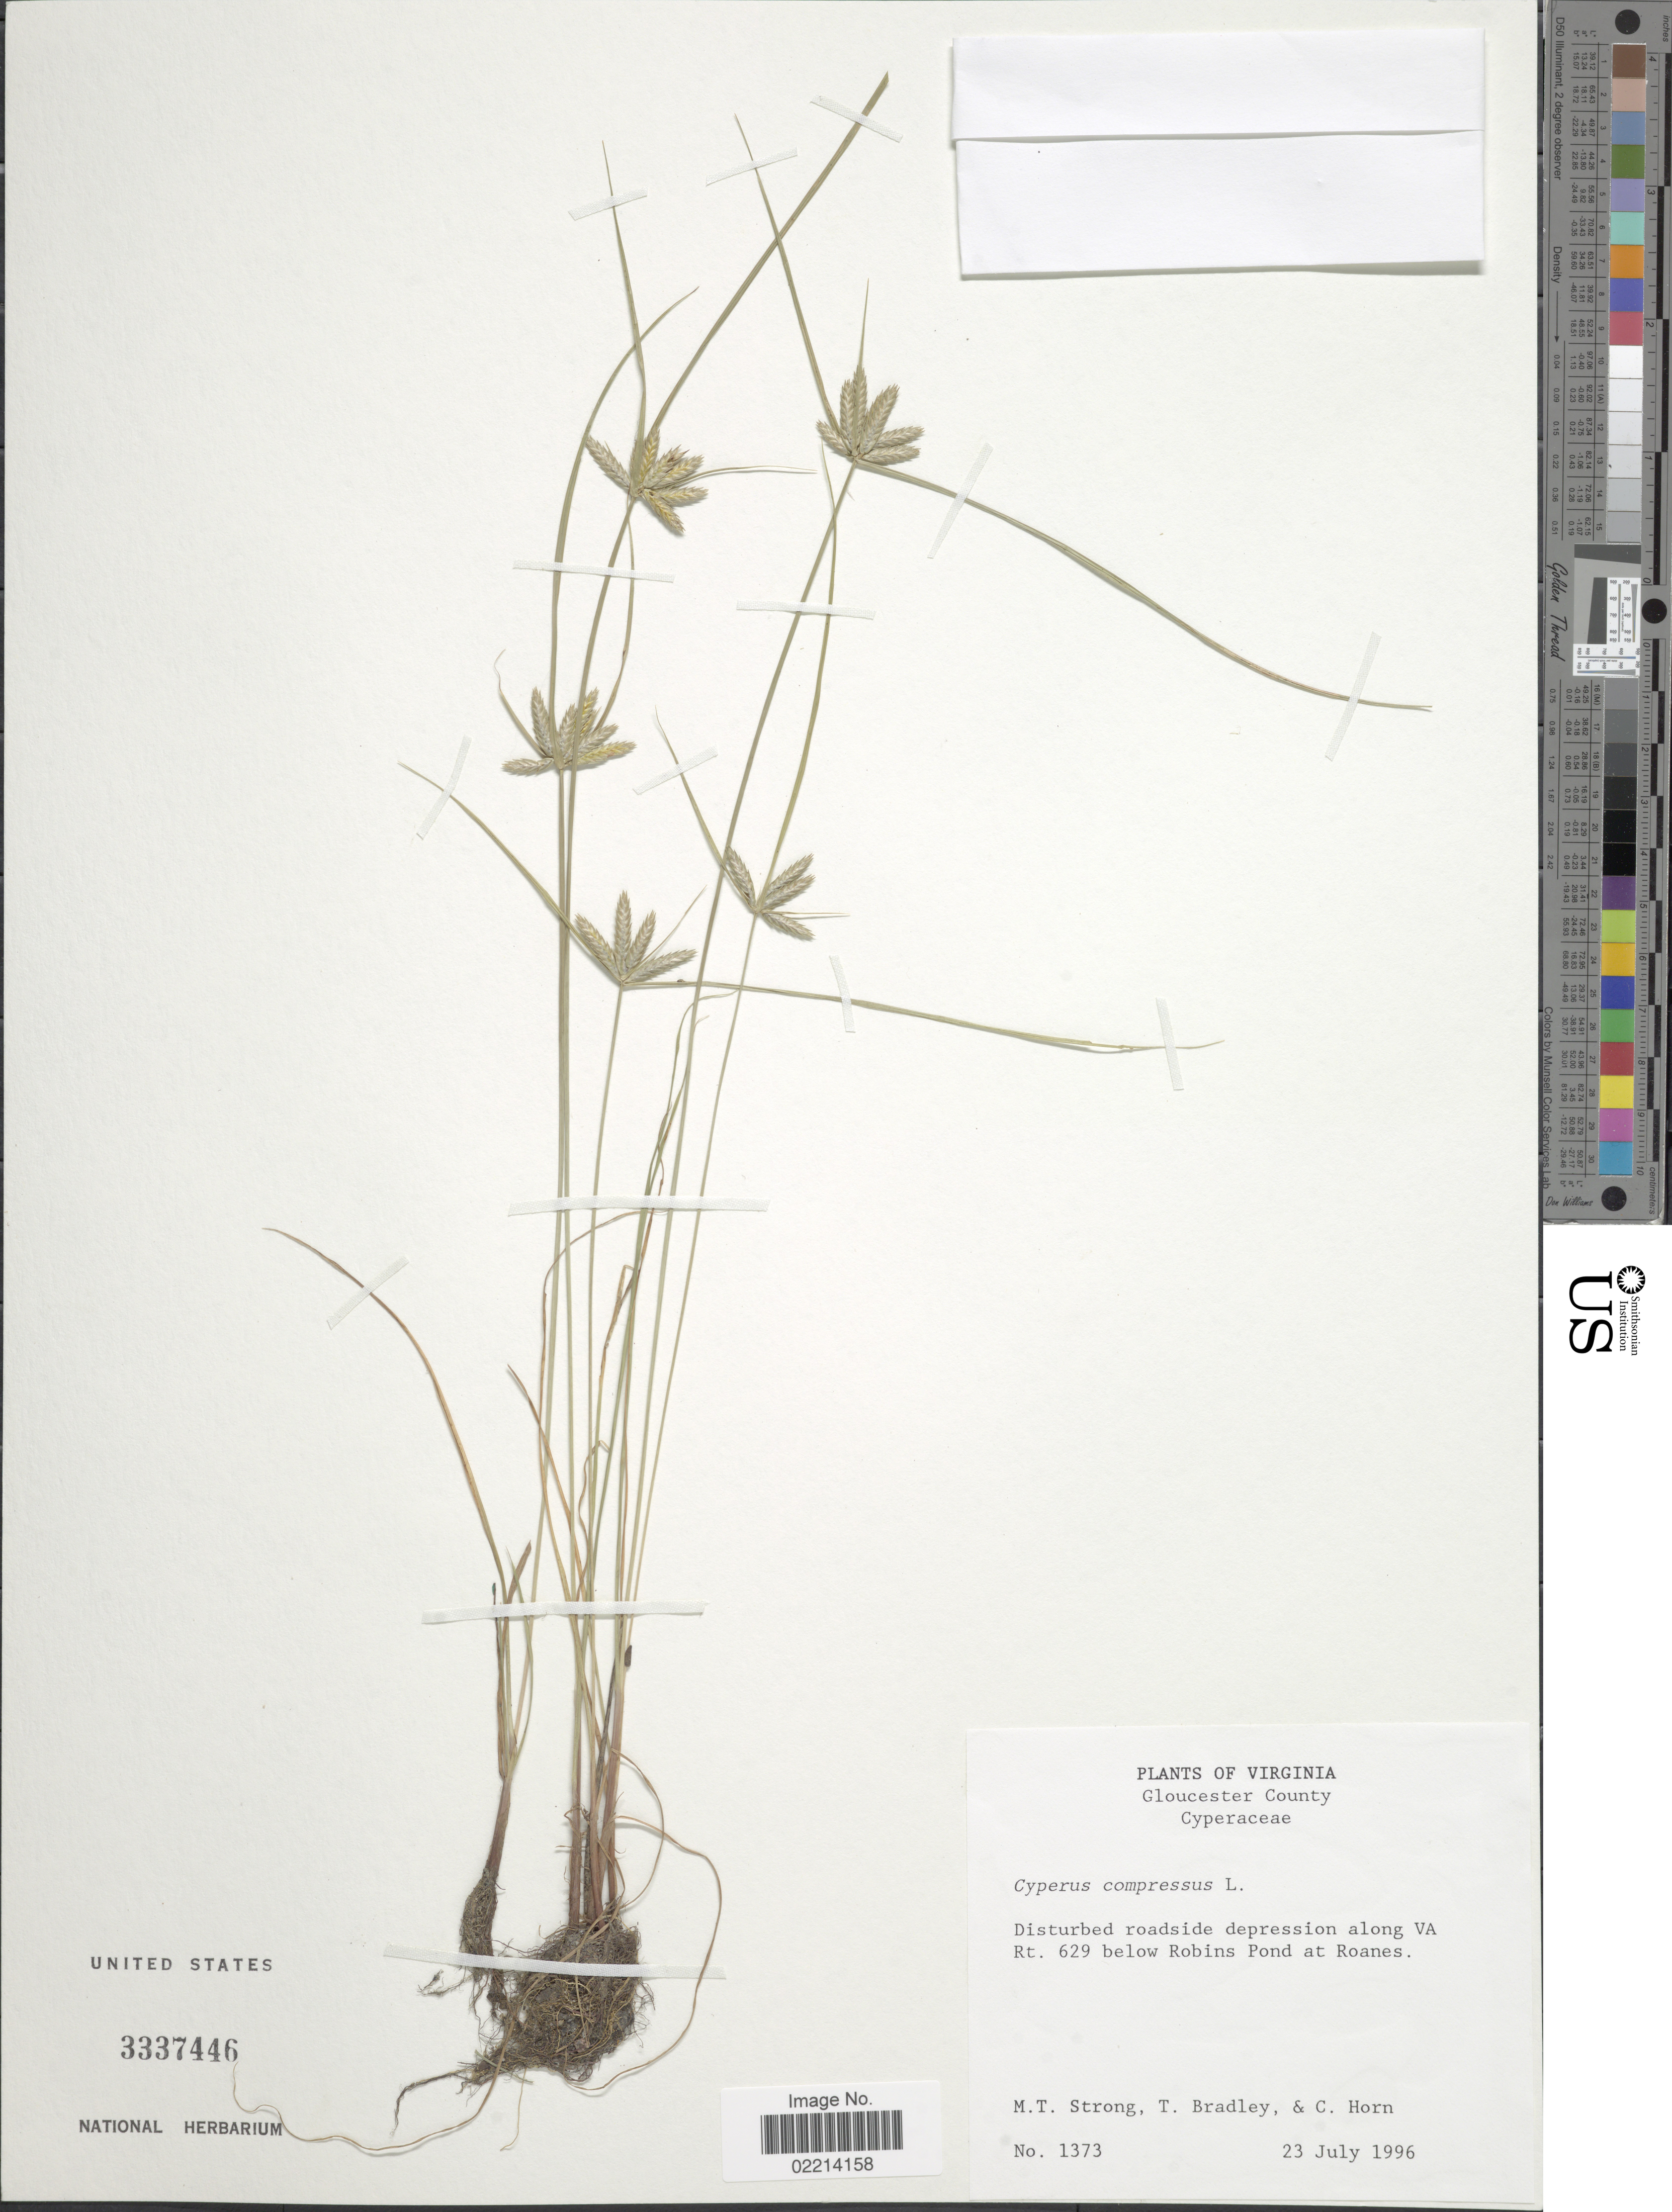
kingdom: Plantae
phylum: Tracheophyta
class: Liliopsida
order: Poales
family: Cyperaceae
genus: Cyperus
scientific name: Cyperus compressus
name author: L.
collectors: M. T. Strong, T. Bradley & C. Horn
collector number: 1373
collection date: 1996-07-23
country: United States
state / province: Virginia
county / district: Gloucester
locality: Disturbed roadside depression along VA Rt. 629 below Robins Pond at Roanes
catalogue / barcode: US 3337446